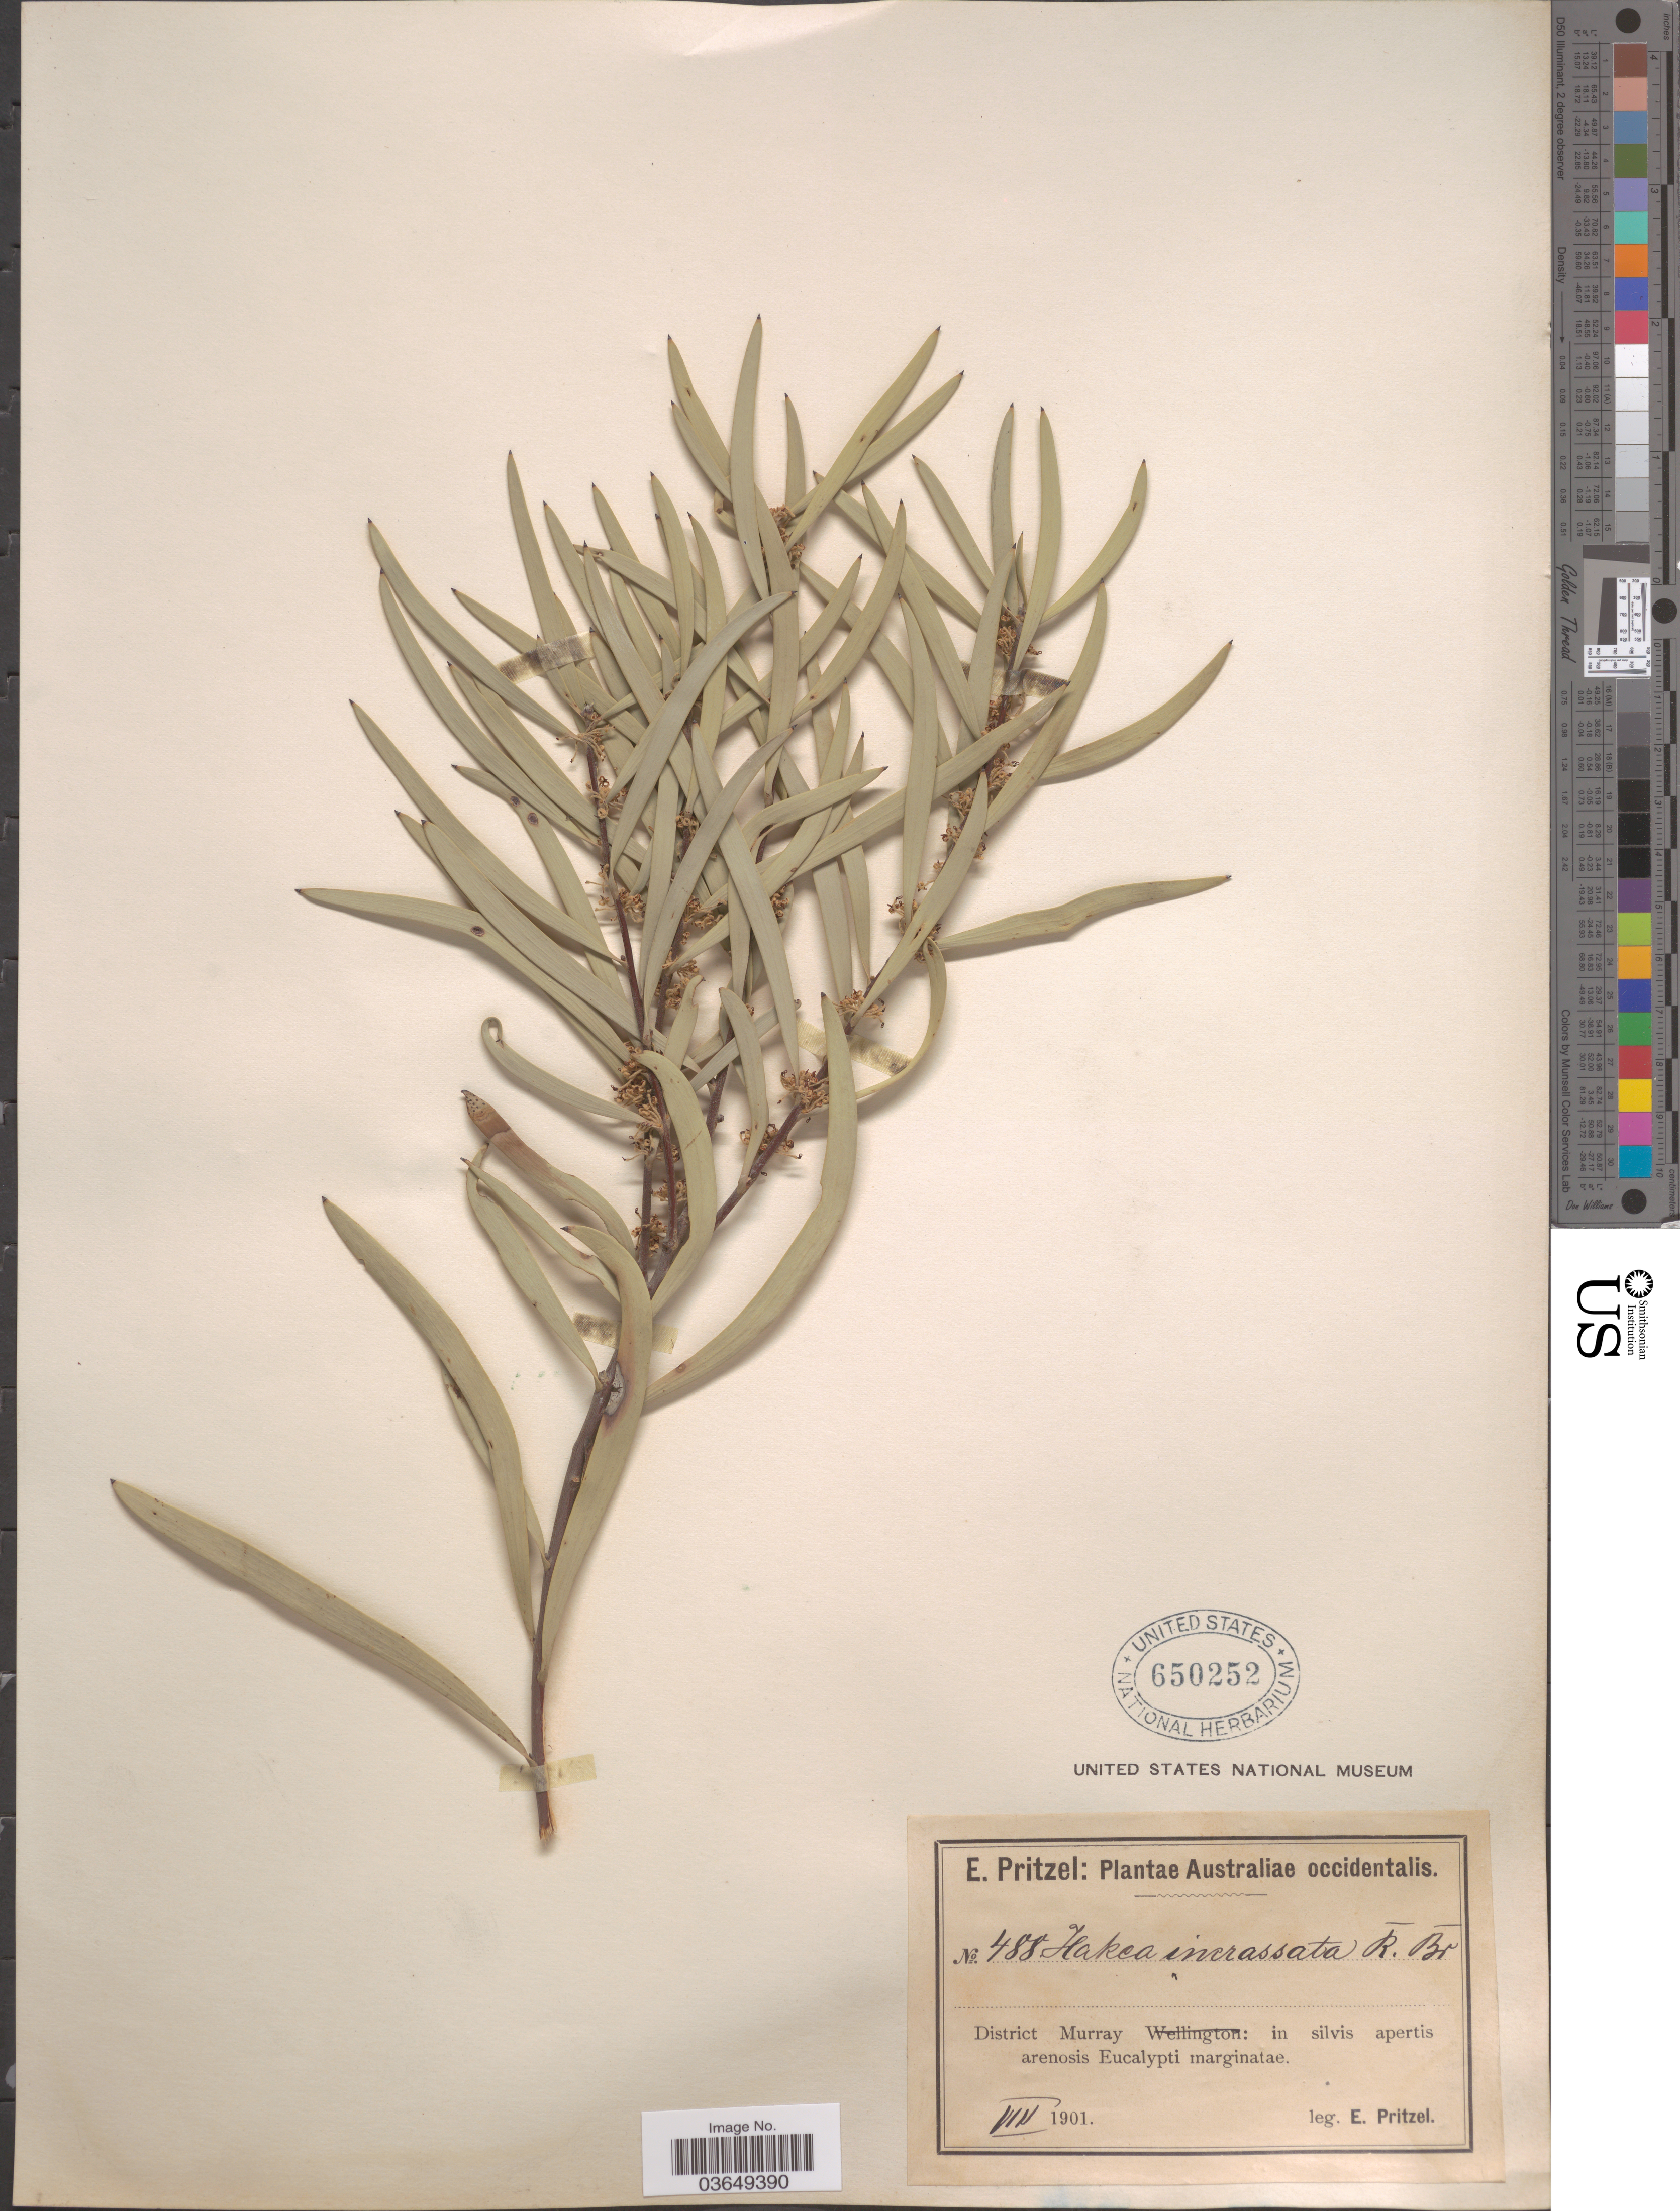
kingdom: Plantae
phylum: Tracheophyta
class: Magnoliopsida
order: Proteales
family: Proteaceae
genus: Hakea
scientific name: Hakea incrassata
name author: R. Br.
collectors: E. G. Pritzel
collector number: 488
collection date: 1901-08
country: Australia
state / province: Western Australia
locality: Australiae occidentalis. District Murray: in silvis apertis arenosis Eucalypti marginatae.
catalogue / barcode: US 650252